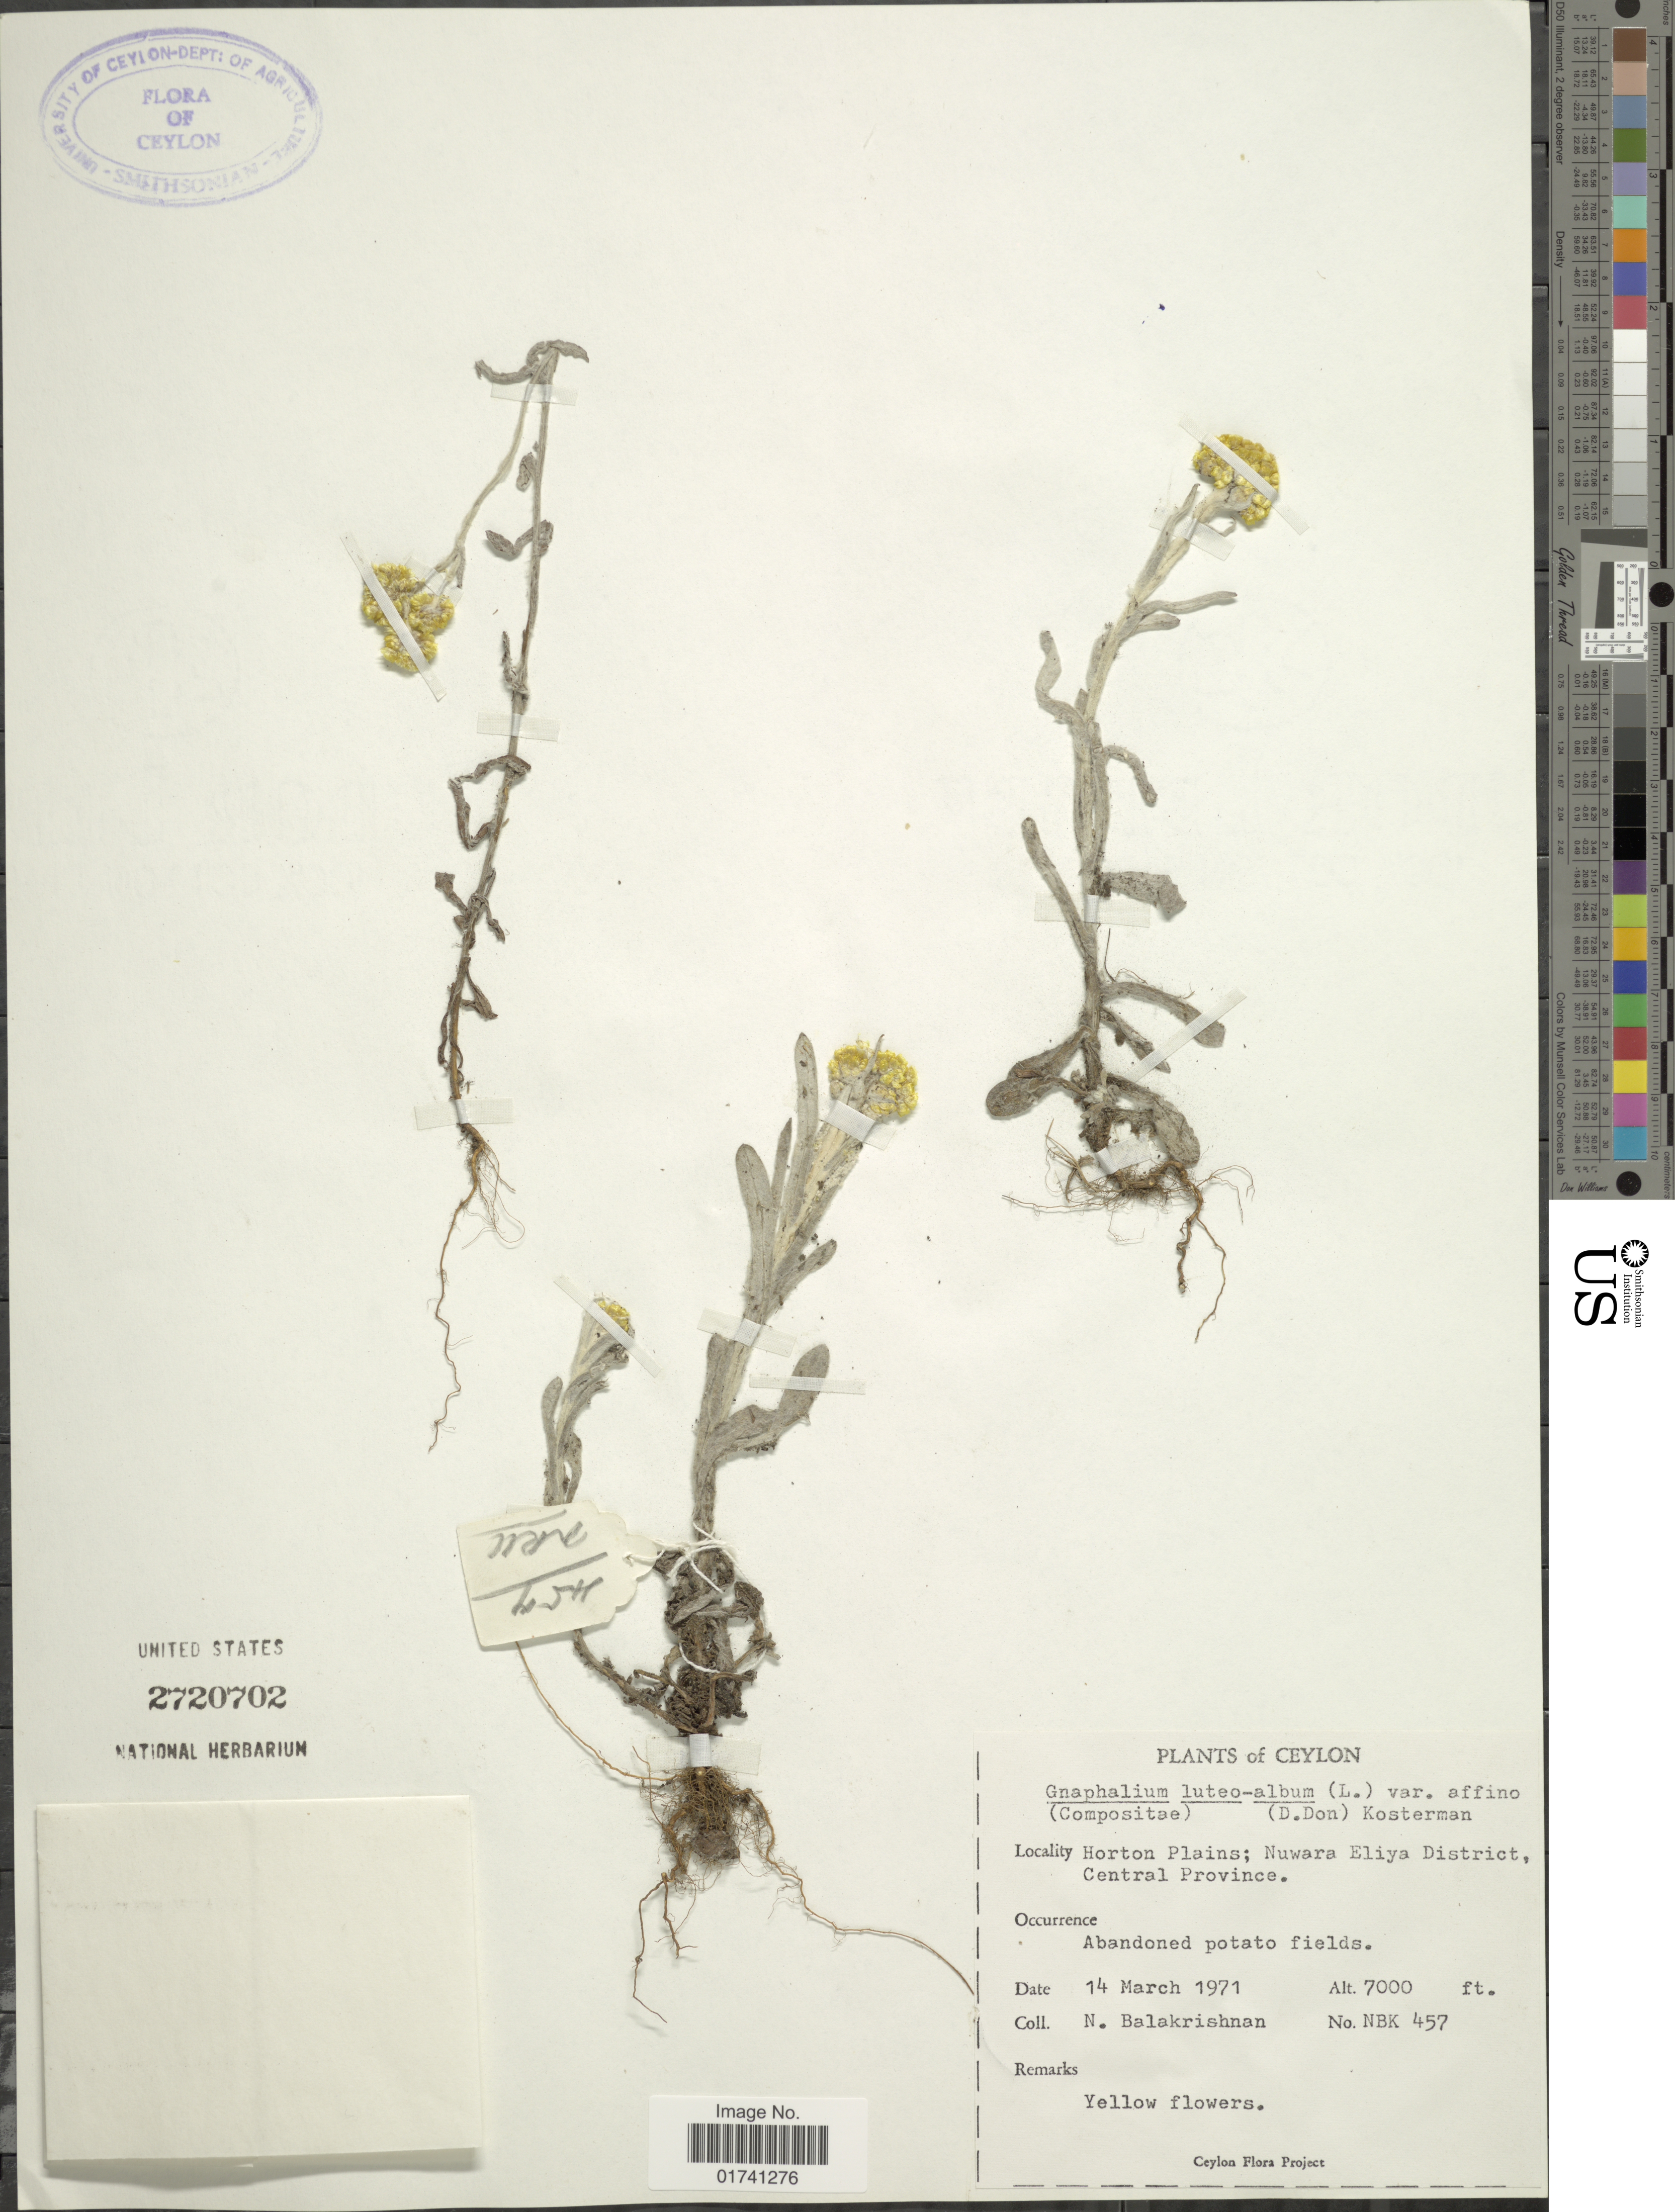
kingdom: Plantae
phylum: Tracheophyta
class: Magnoliopsida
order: Asterales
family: Asteraceae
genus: Laphangium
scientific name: Laphangium luteoalbum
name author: (L.) Tzvelev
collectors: N. Balakrishnan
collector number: NBK 457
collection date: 1971-03-14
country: Sri Lanka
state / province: Central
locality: Horton Plains; Nuwara Eliya District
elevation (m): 2134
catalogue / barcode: US 2720702